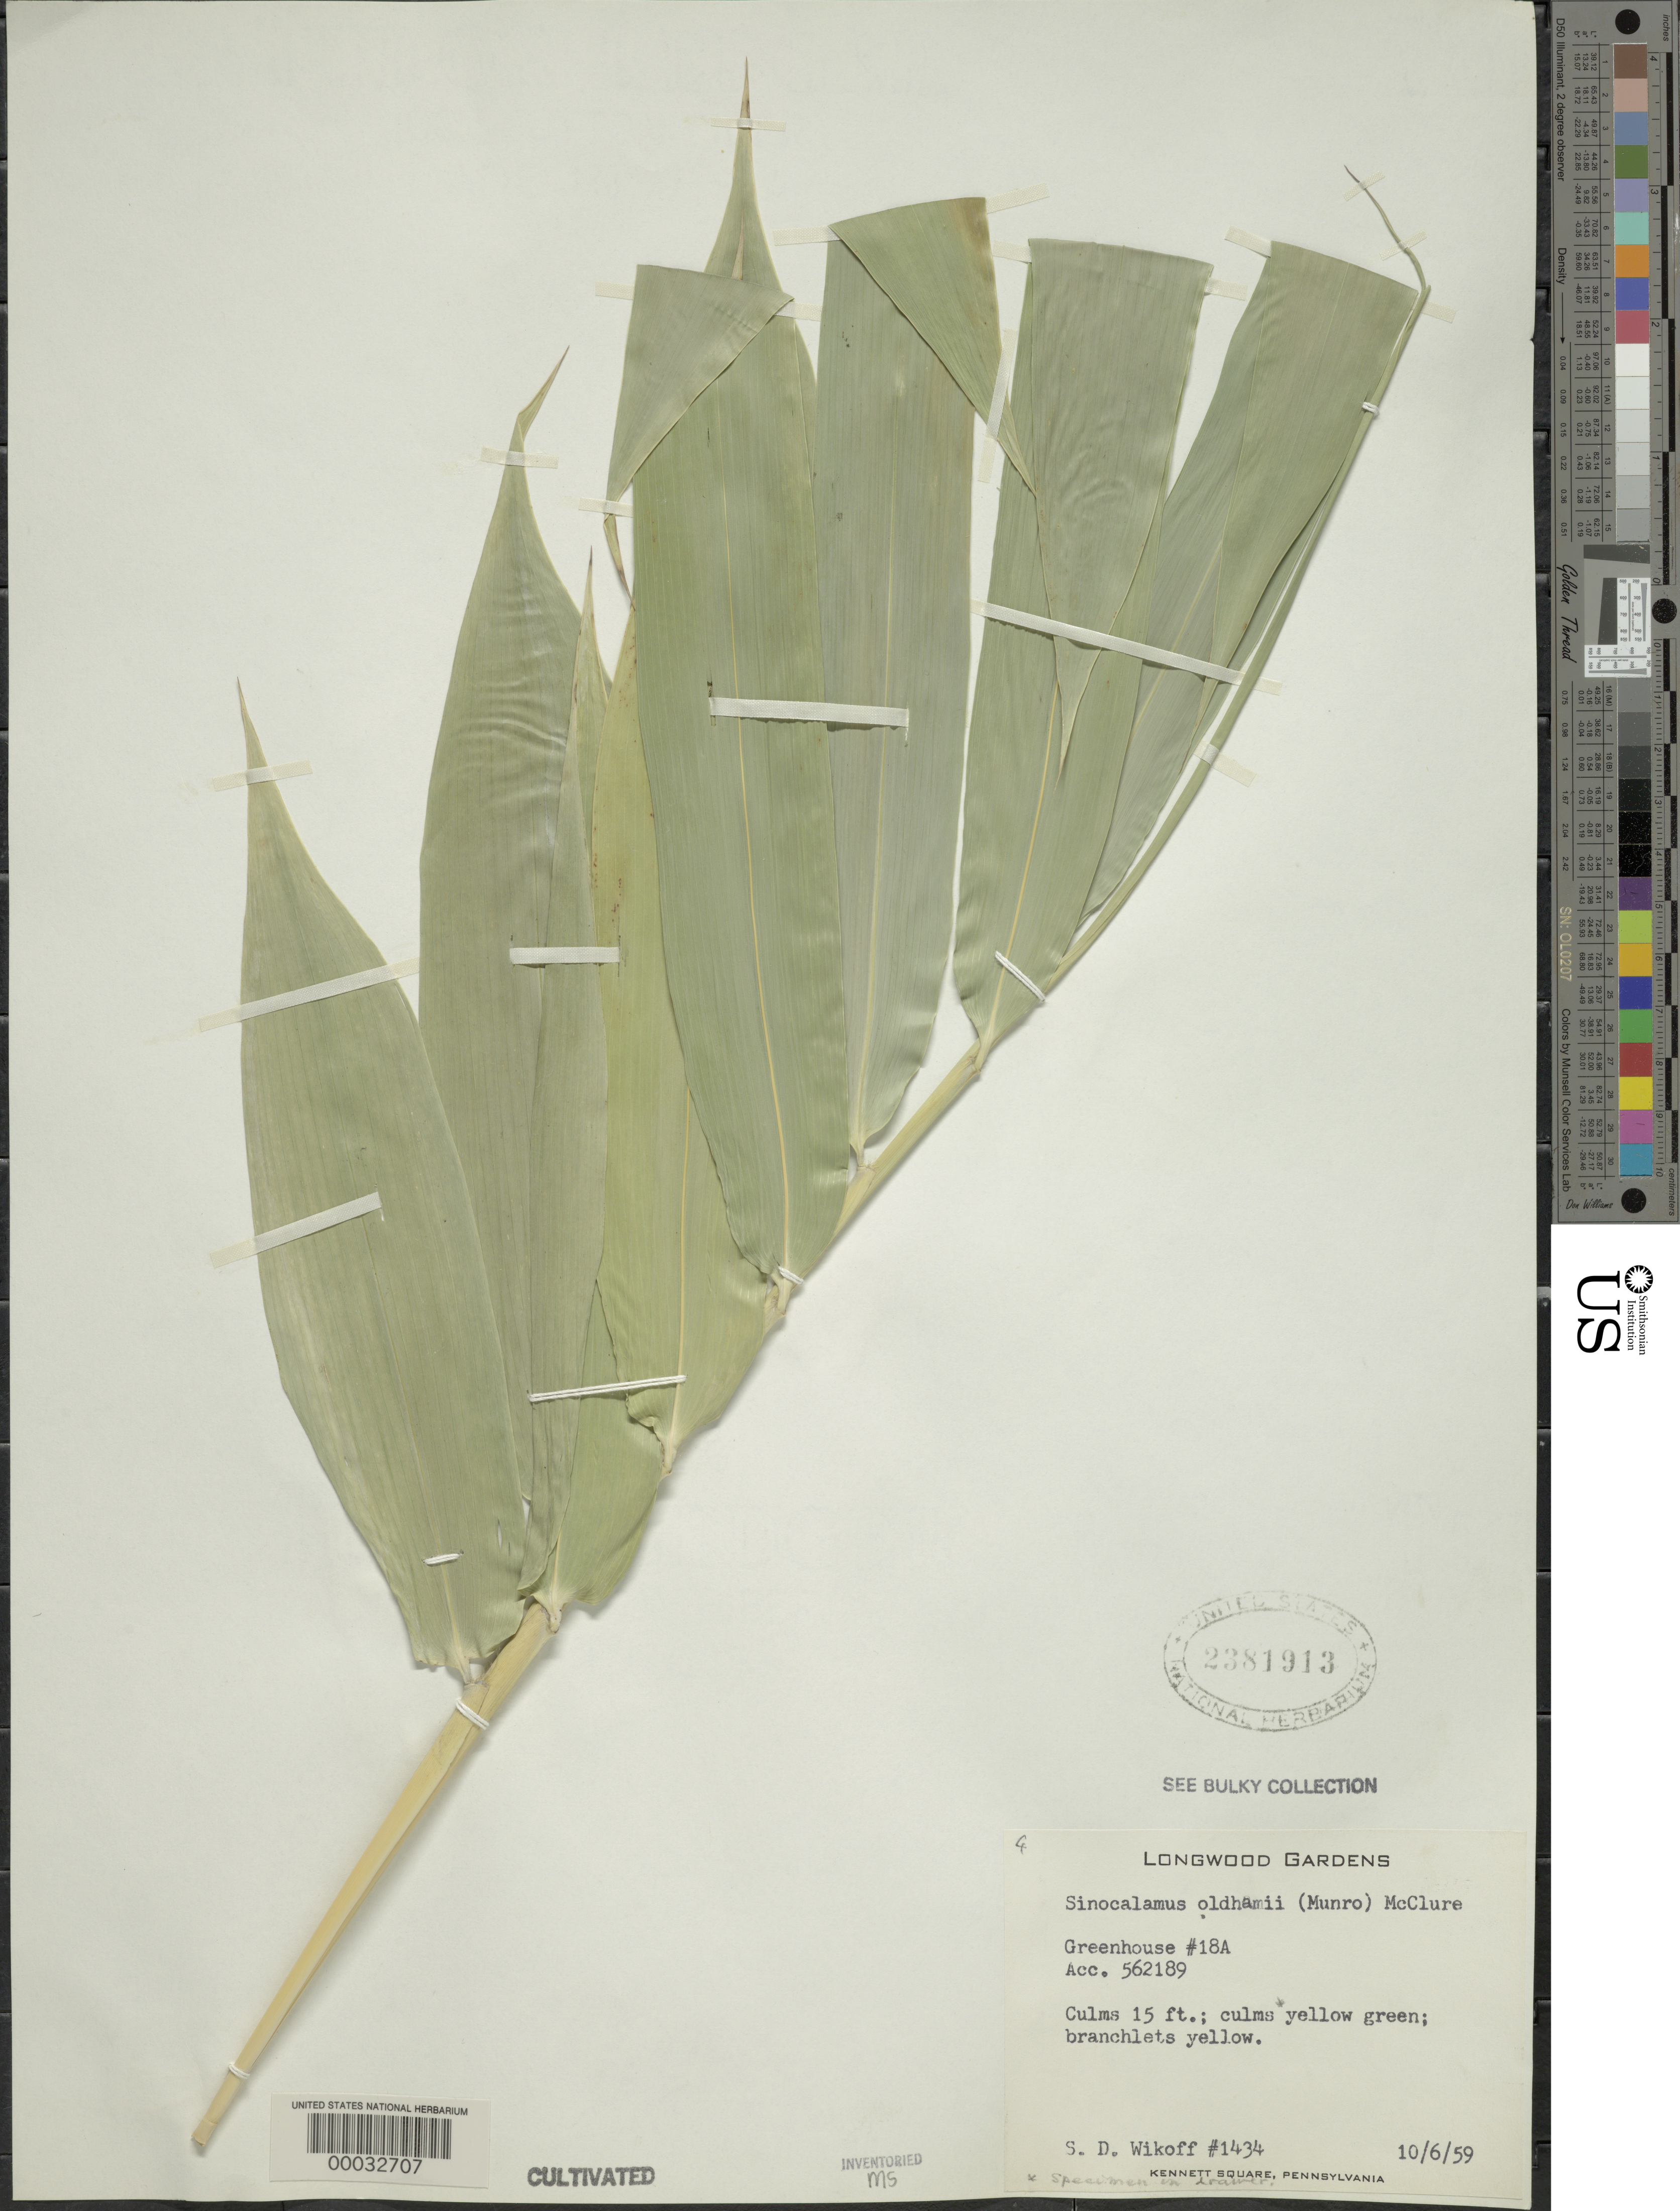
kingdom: Plantae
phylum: Tracheophyta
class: Liliopsida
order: Poales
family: Poaceae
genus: Bambusa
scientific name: Bambusa oldhamii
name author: Munro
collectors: S. Wikoff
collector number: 1434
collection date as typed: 10 Jun 1959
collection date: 1959-06-10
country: United States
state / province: Pennsylvania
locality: Longwood gardens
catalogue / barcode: US 2381913